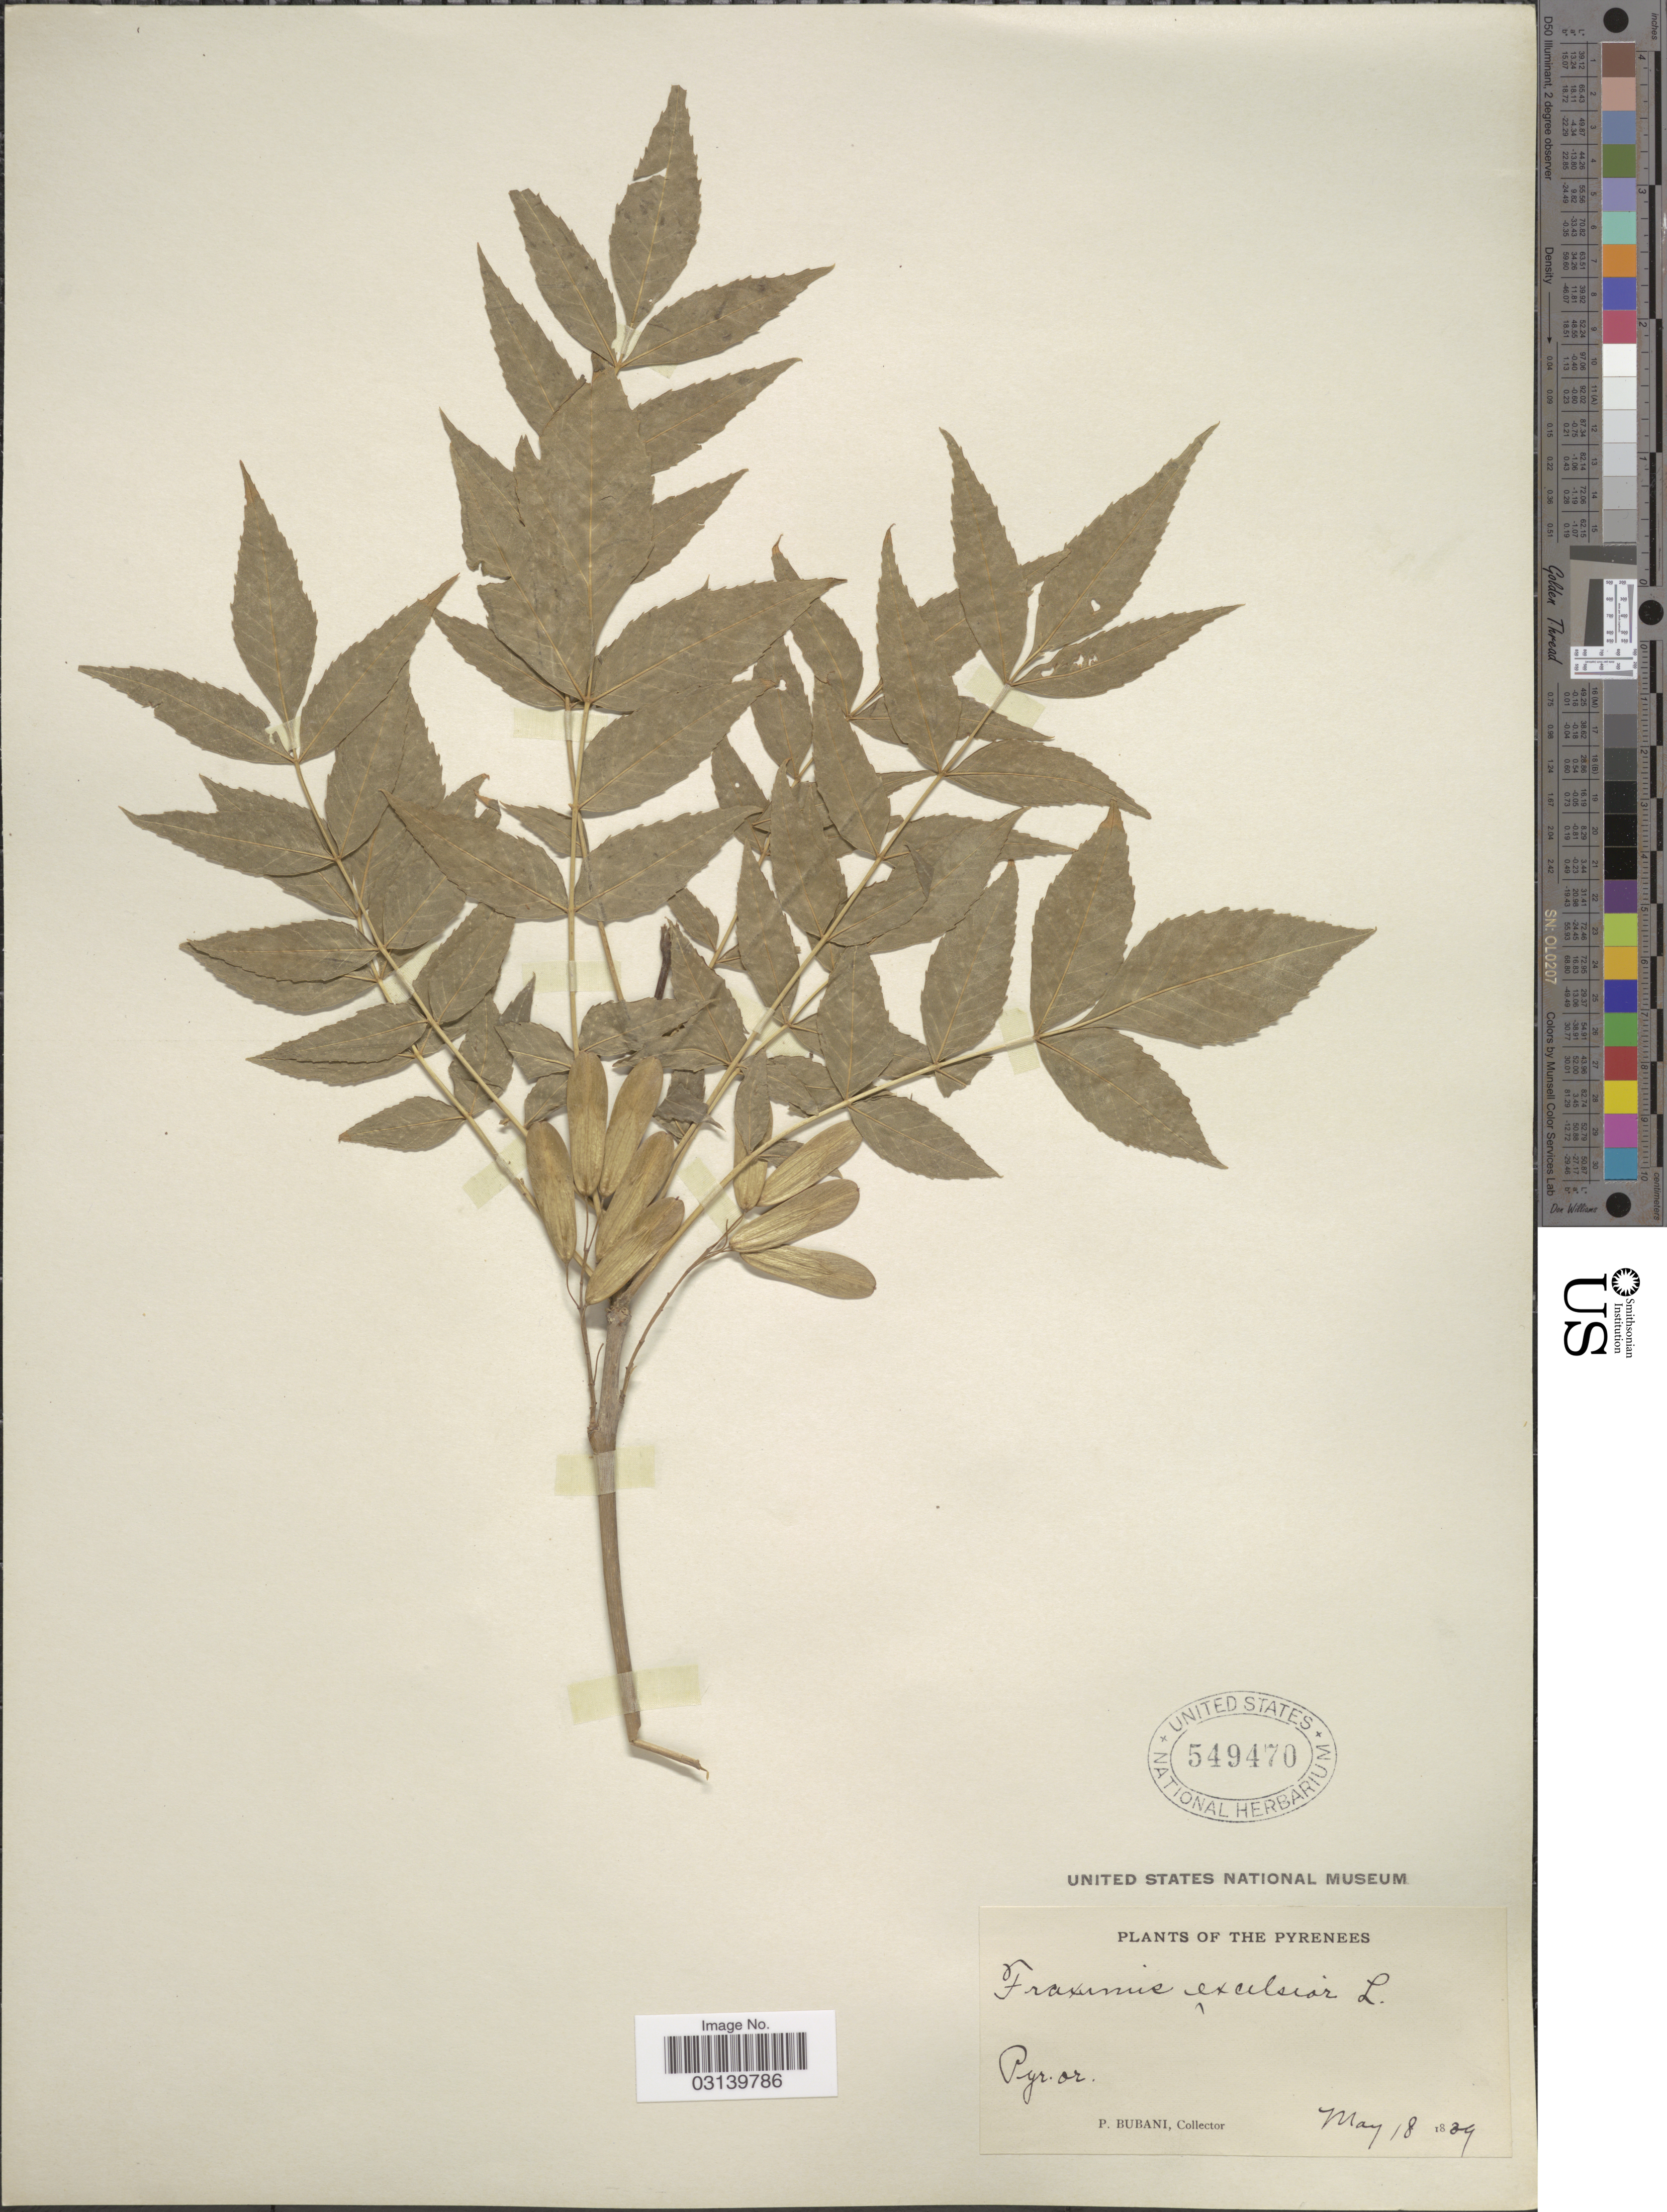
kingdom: Plantae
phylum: Tracheophyta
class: Magnoliopsida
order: Lamiales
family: Oleaceae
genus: Fraxinus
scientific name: Fraxinus excelsior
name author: L.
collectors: P. Bubani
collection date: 1939-05-18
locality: The Pyrenees. Pyr. or.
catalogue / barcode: US 549470